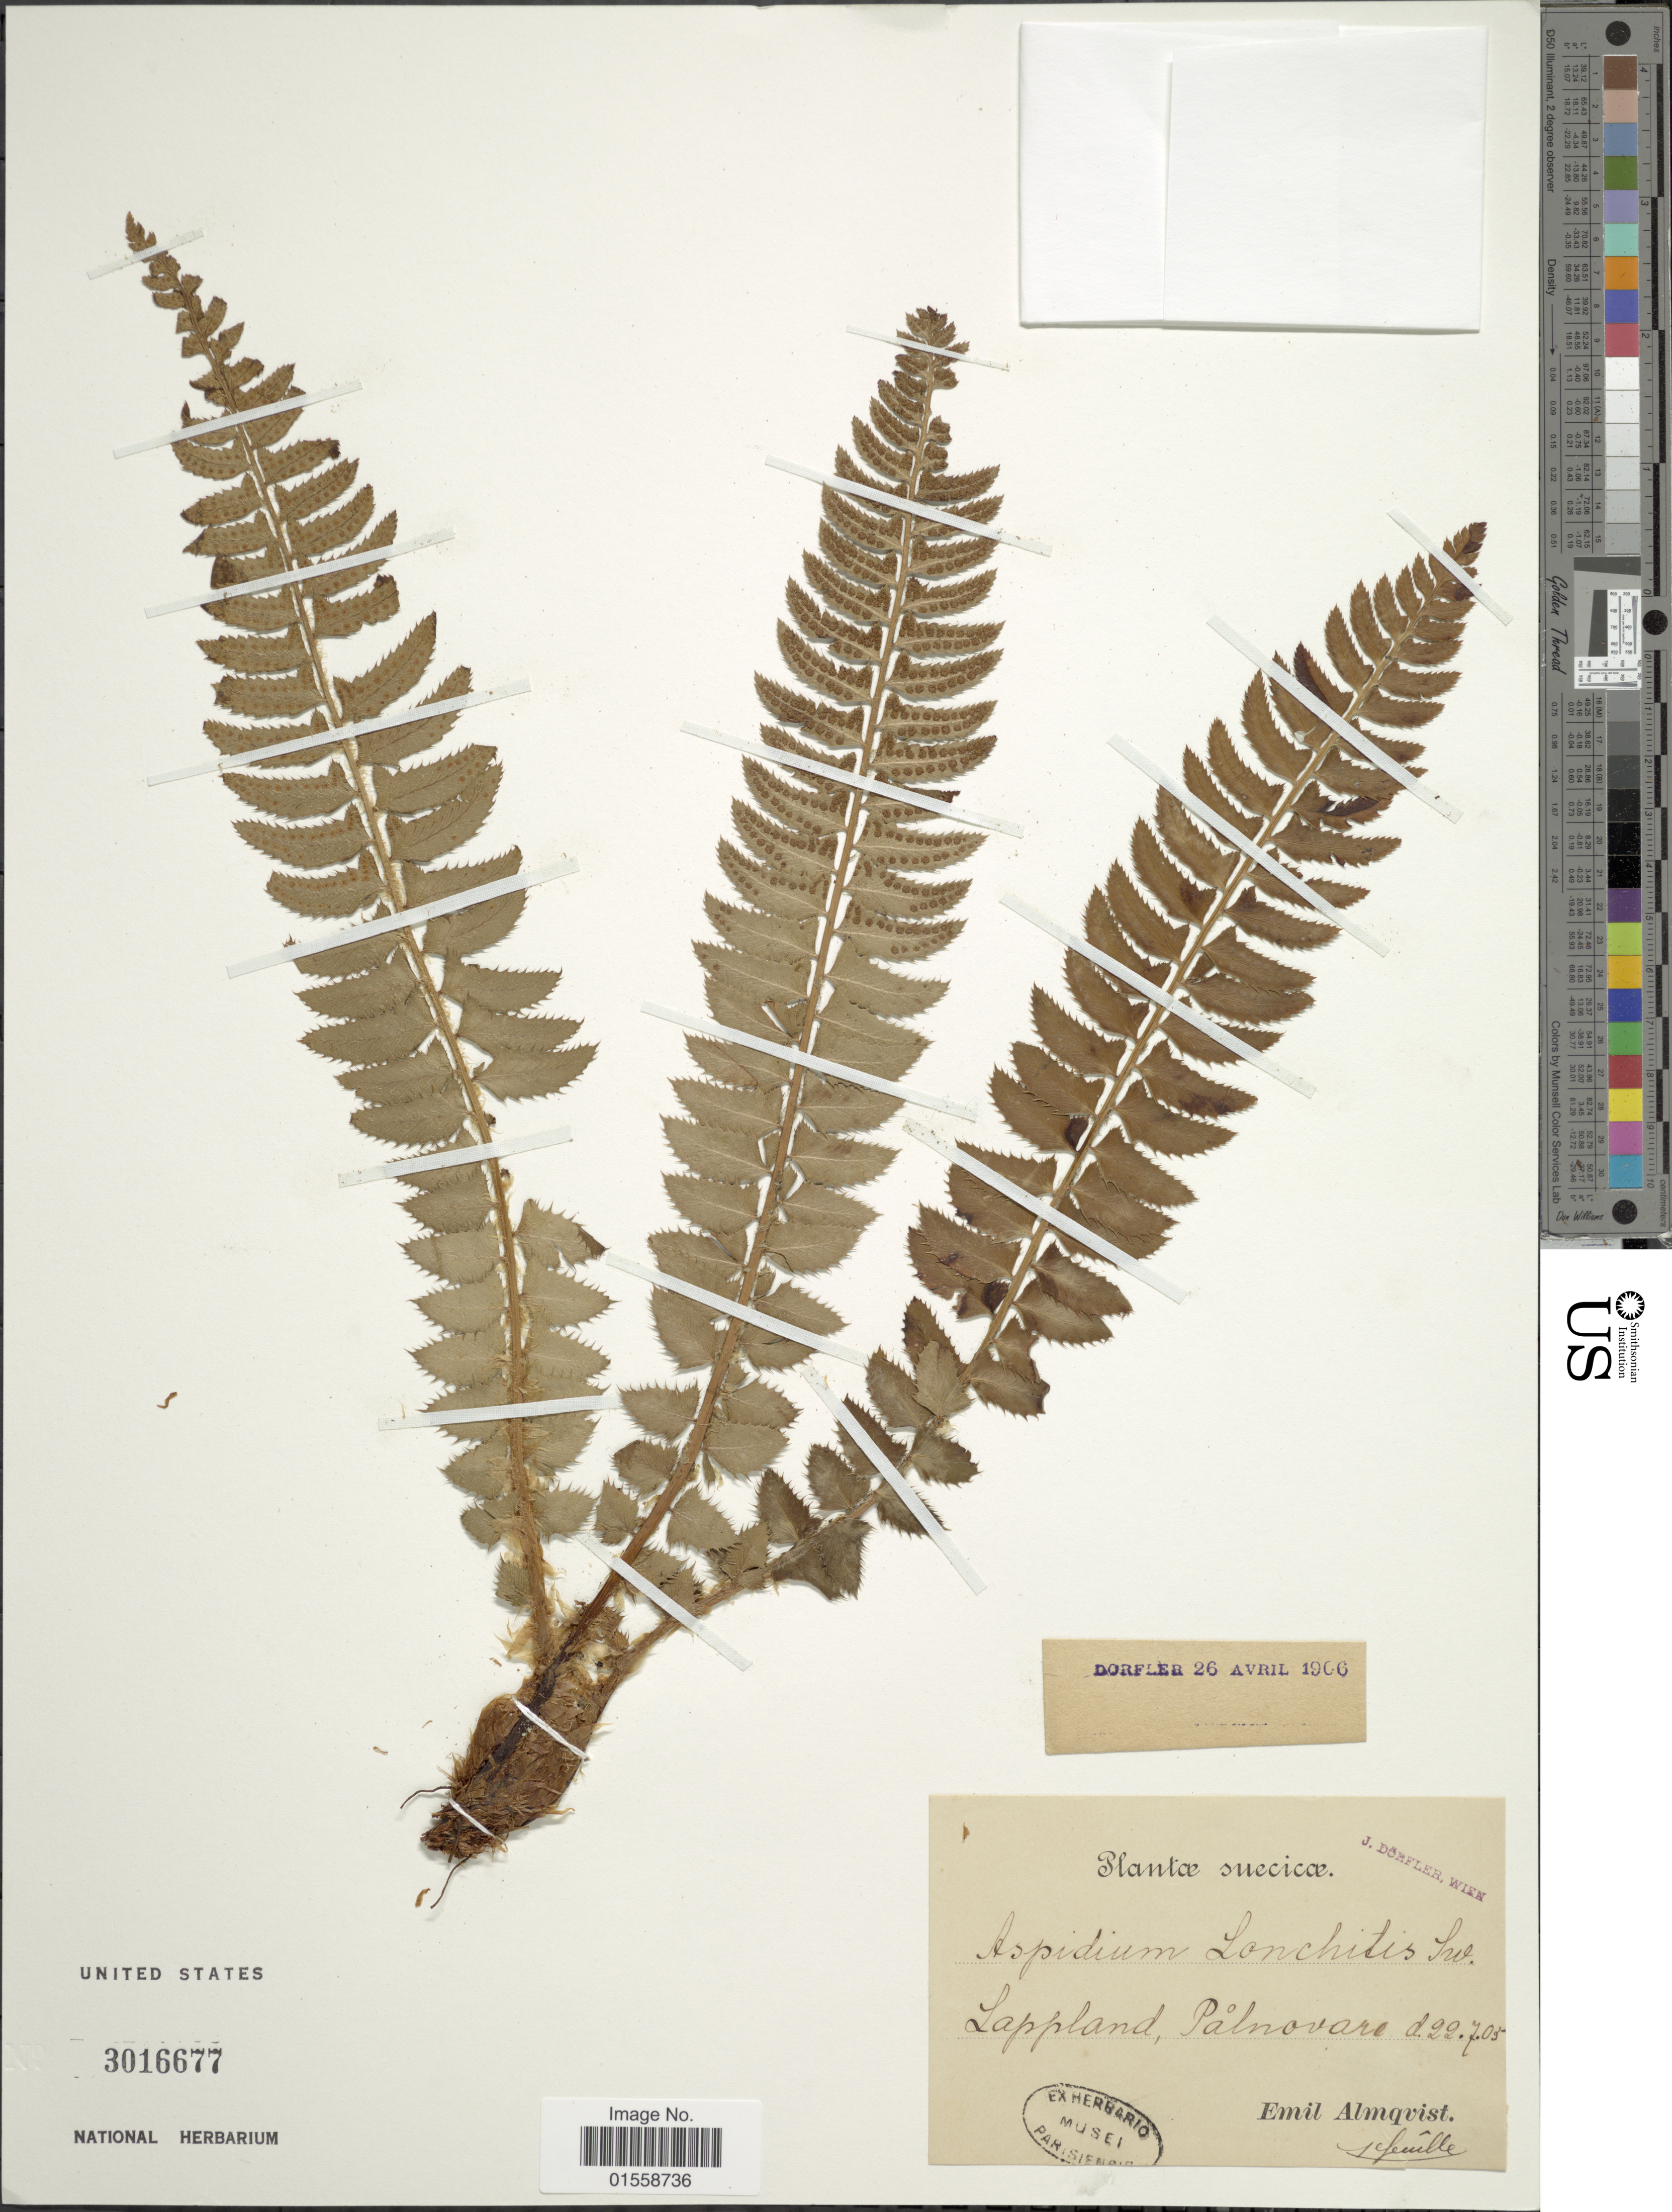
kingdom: Plantae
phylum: Tracheophyta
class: Polypodiopsida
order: Polypodiales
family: Dryopteridaceae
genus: Polystichum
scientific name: Polystichum lonchitis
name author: (Roth) L.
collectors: E. Almqvist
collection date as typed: Transcribed d/m/y: 5/7/22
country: Finland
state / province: Lappi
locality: Suecicae, Lappland, Palnovare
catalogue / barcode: US 3016677